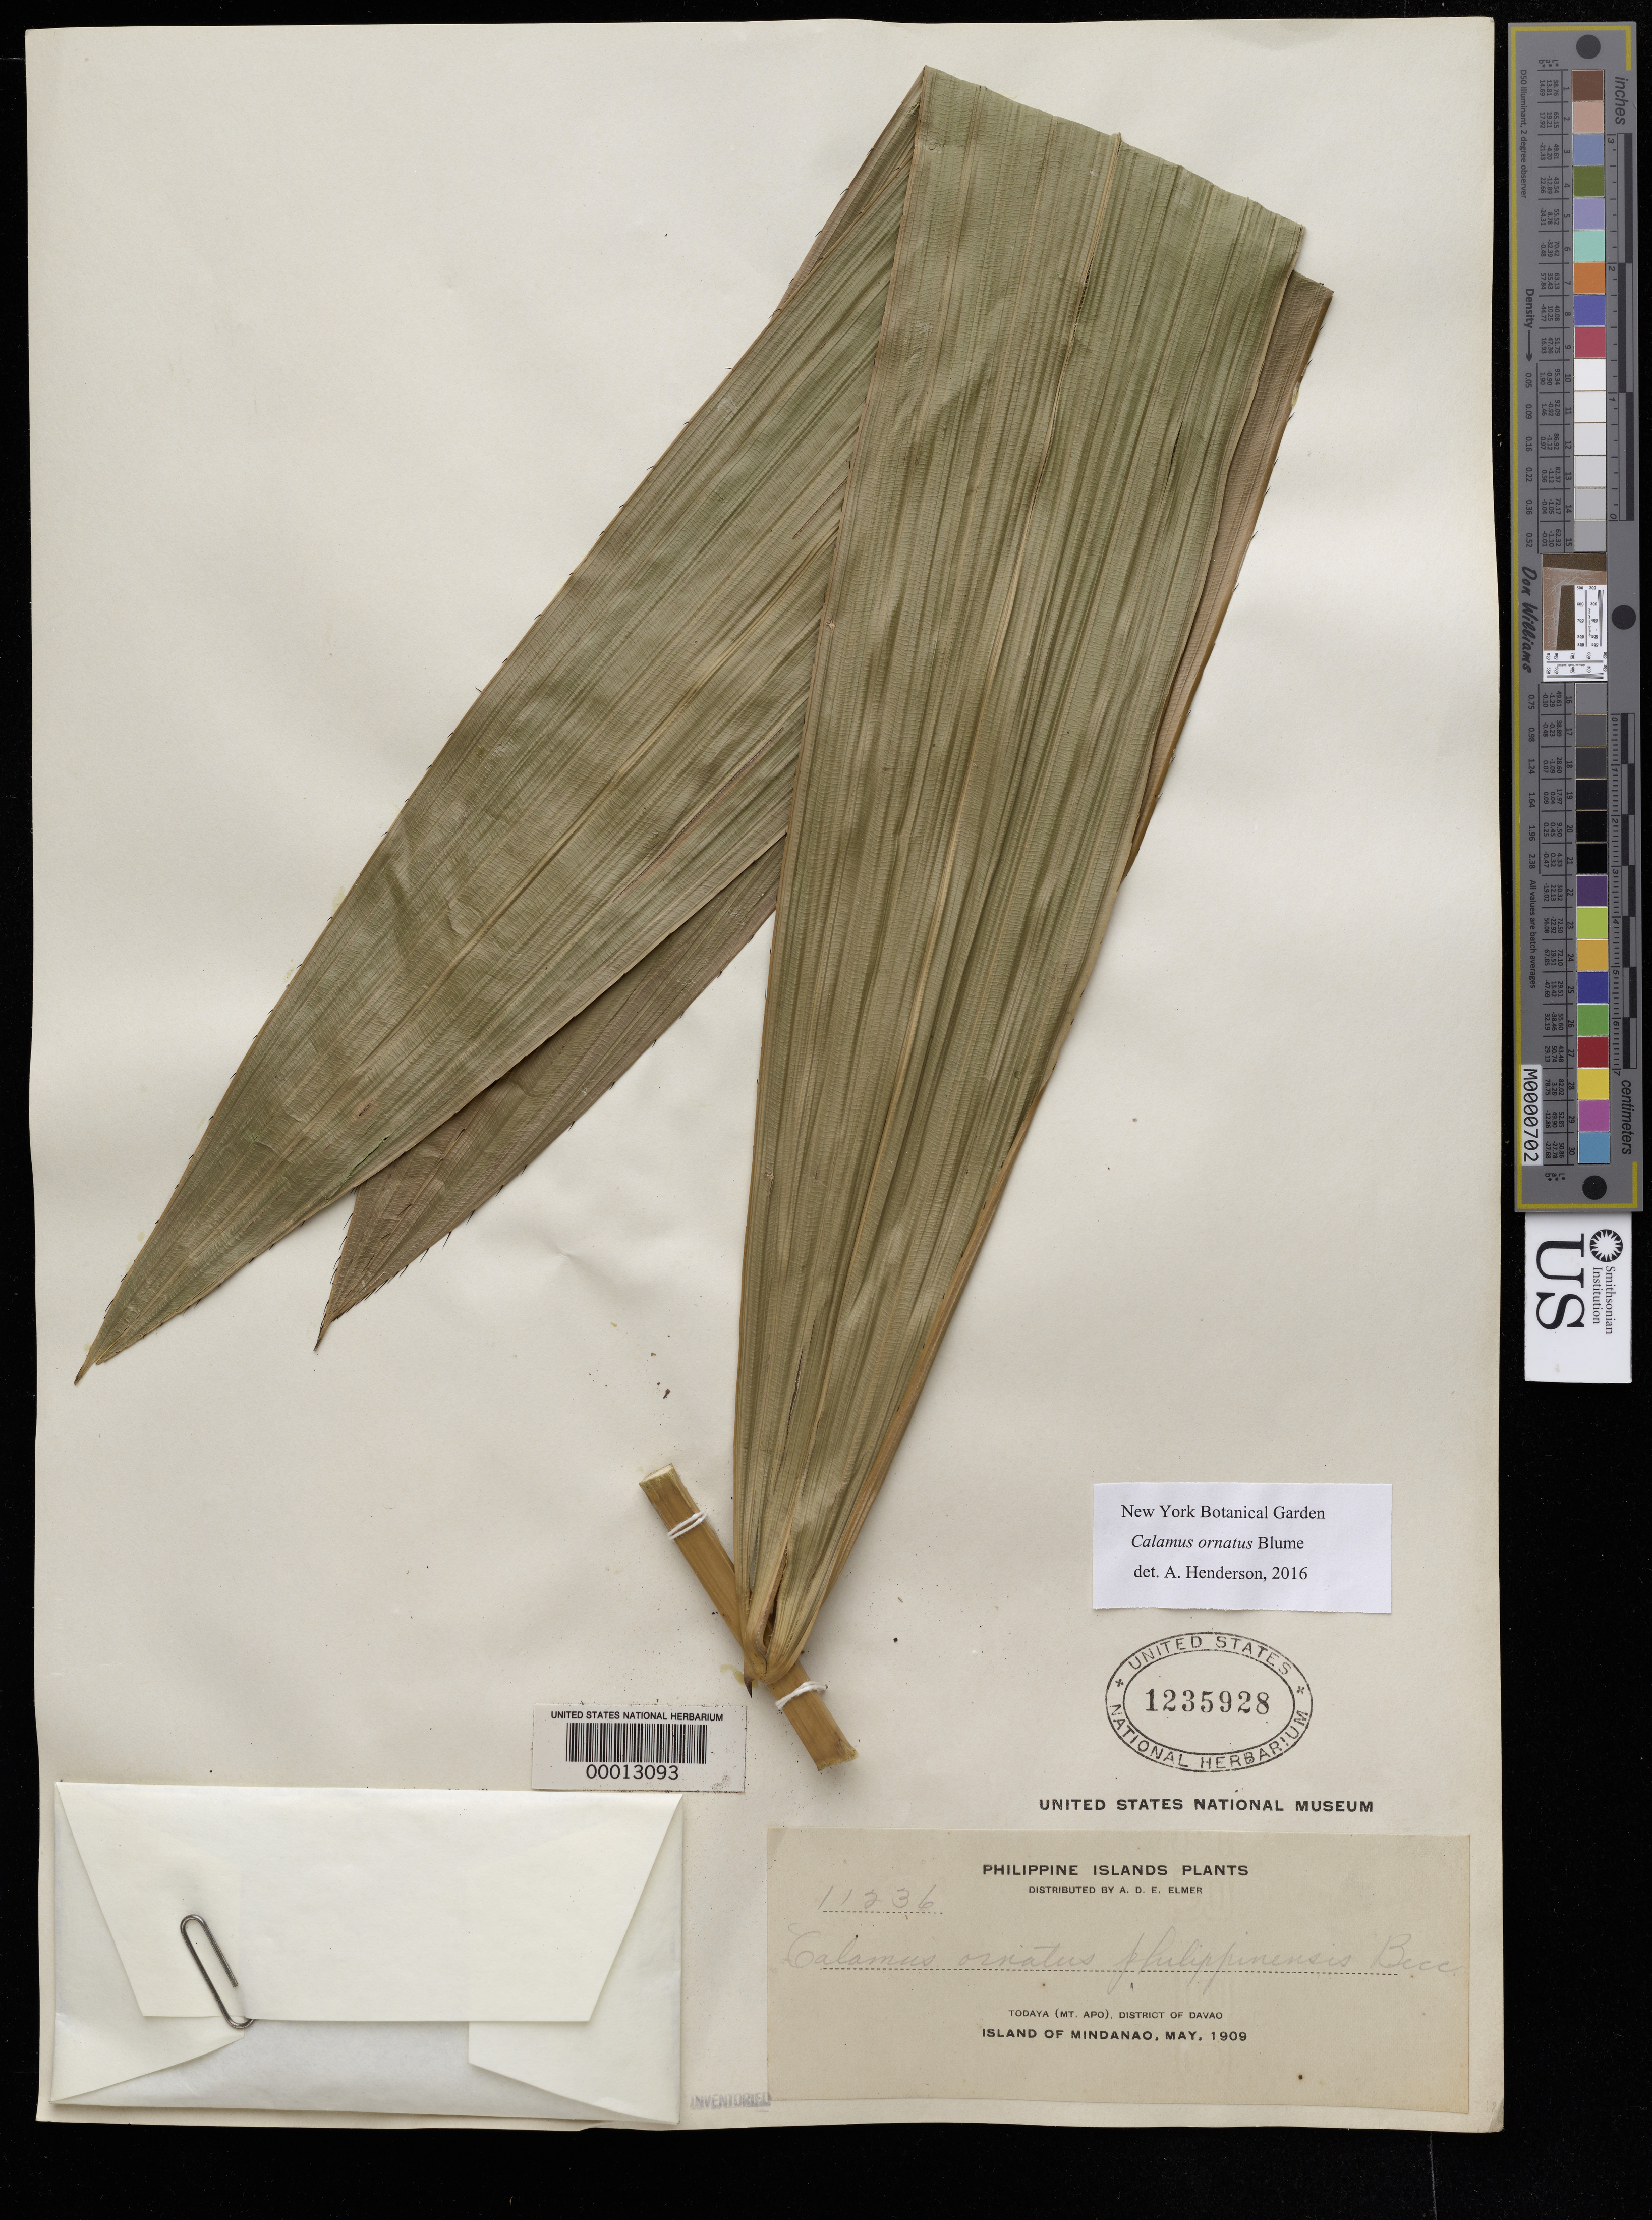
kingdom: Plantae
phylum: Tracheophyta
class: Liliopsida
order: Arecales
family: Arecaceae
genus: Calamus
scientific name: Calamus ornatus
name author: Blume ex Schult. f.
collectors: A. D. E. Elmer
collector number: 11236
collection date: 1909-05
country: Philippines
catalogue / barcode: US 1235928